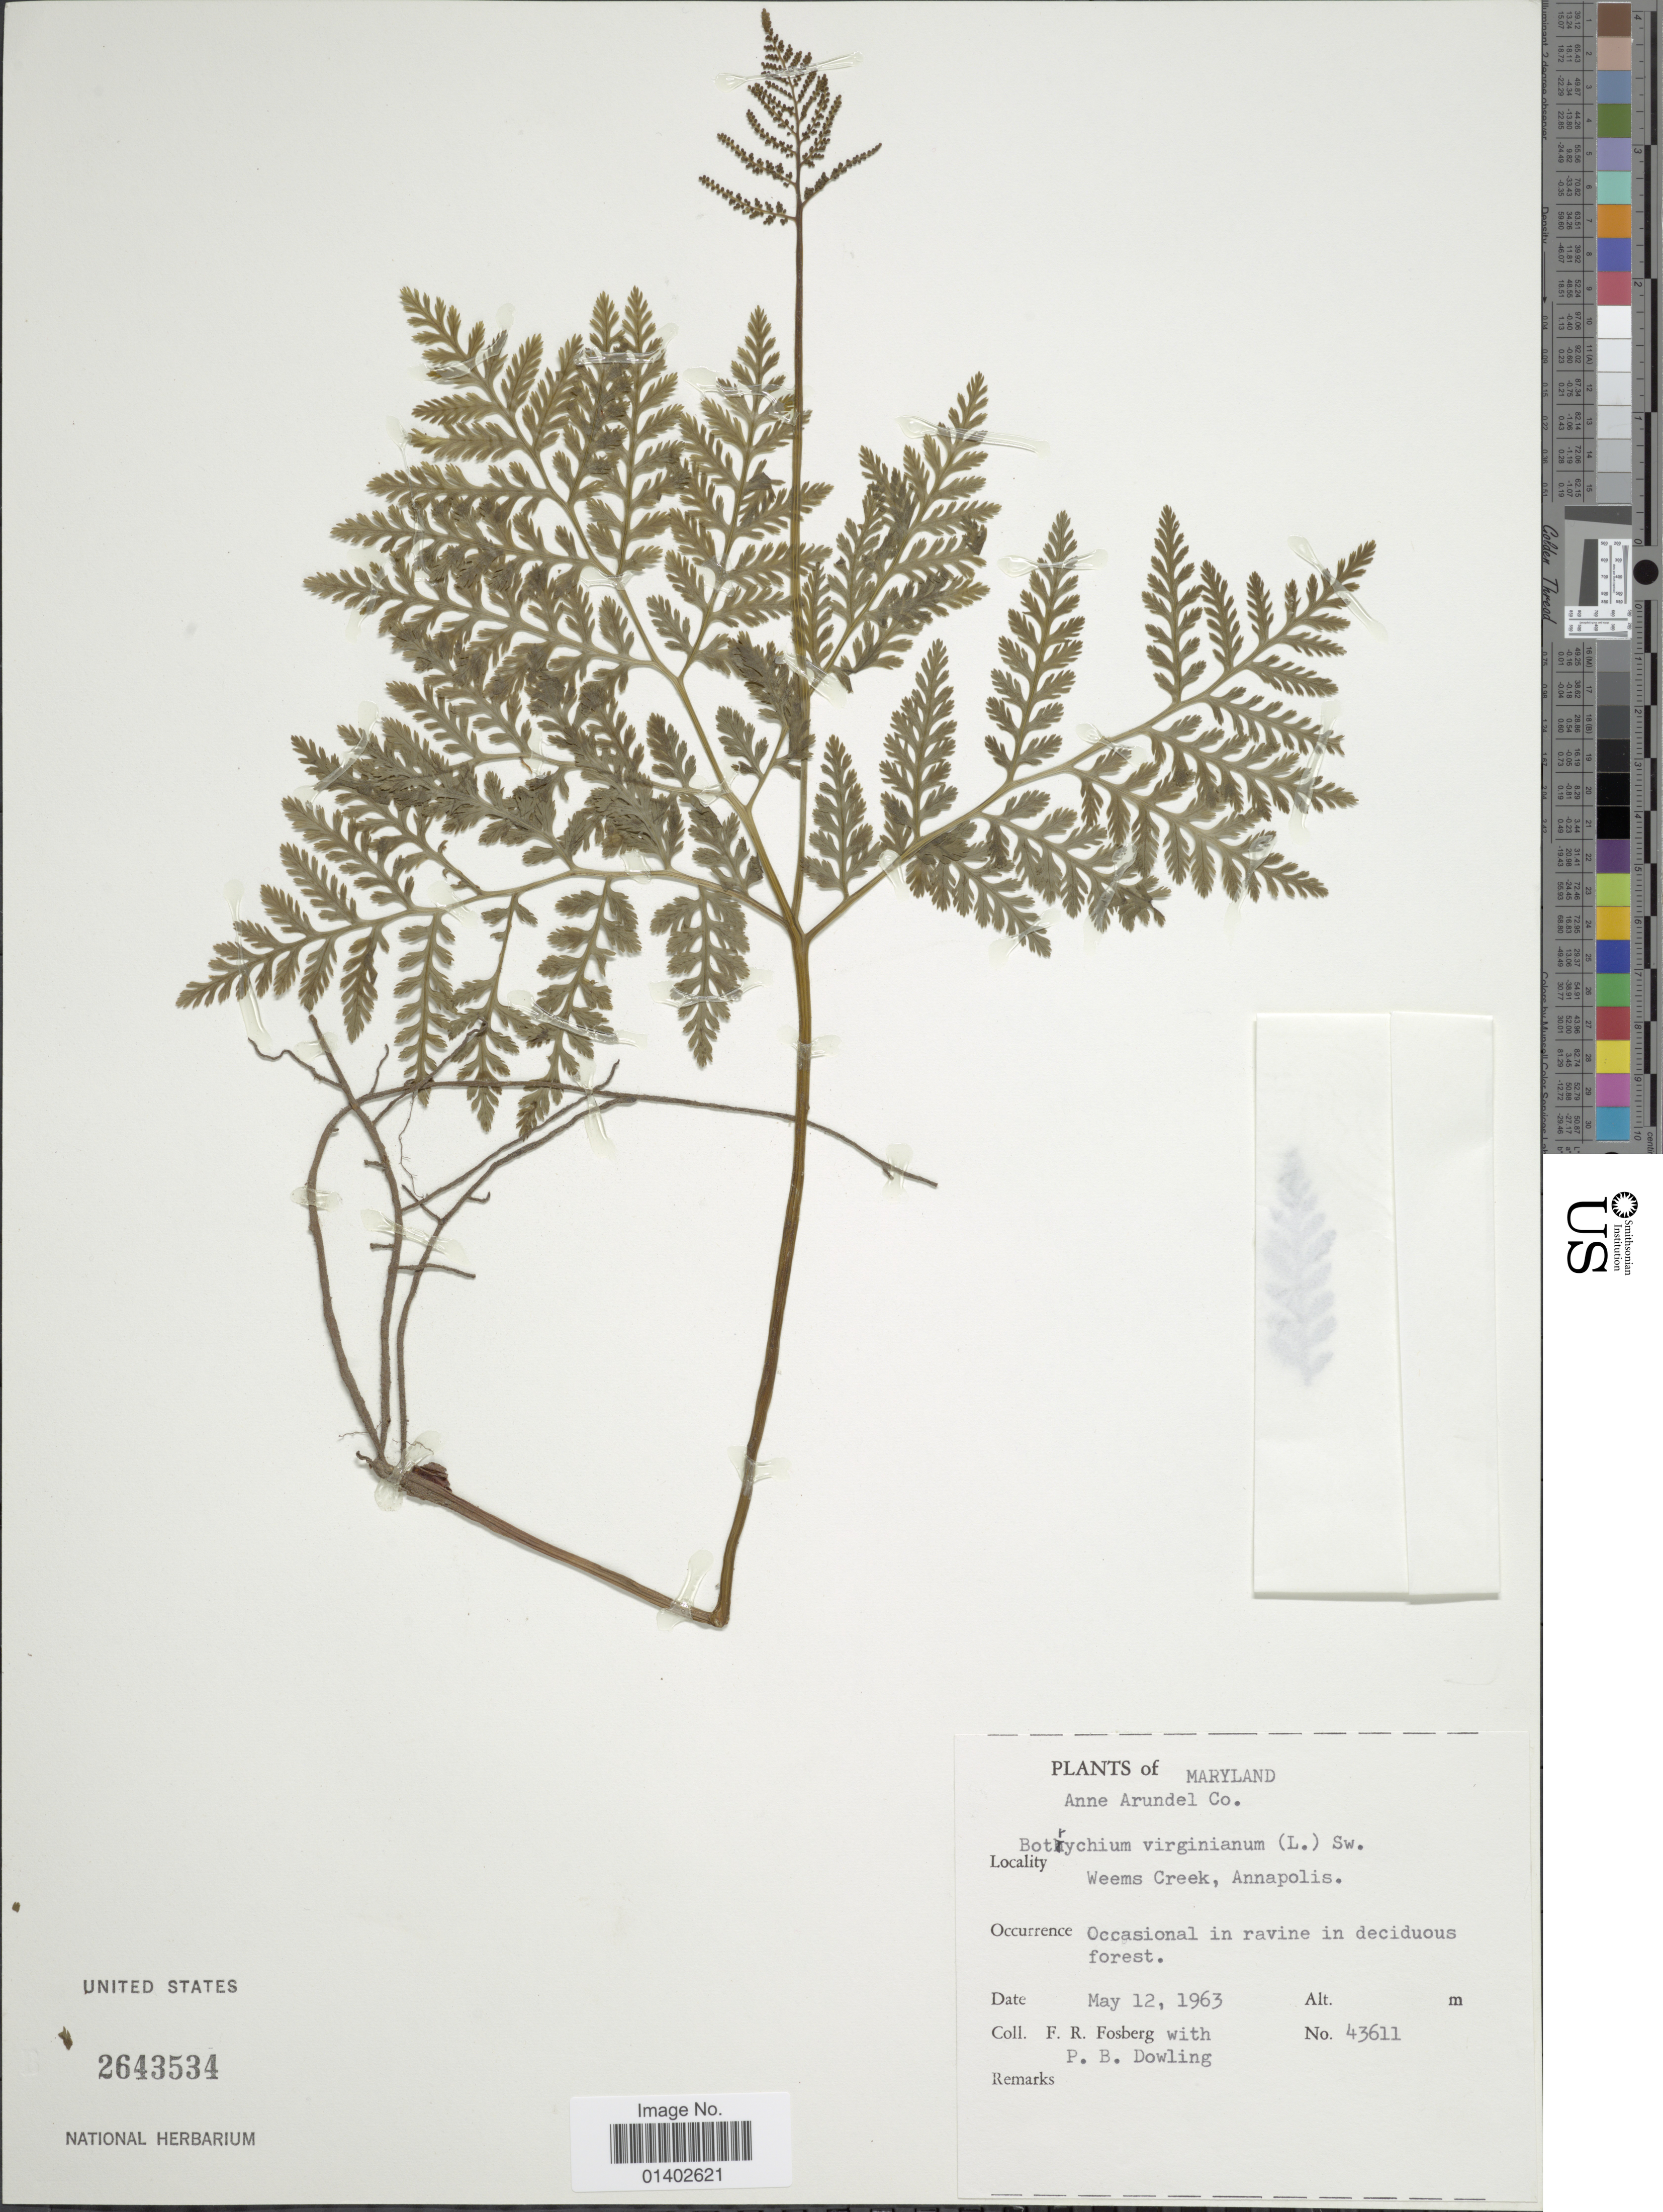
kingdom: Plantae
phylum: Tracheophyta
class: Polypodiopsida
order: Ophioglossales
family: Ophioglossaceae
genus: Botrychium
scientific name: Botrychium virginianum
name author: (L.) Sw.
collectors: F. R. Fosberg & P. Dowling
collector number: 43611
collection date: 1963-05-12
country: United States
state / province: Maryland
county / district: Anne Arundel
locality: Anne Arundel Co,Weems Creek,Annapolis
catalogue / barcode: US 2643534